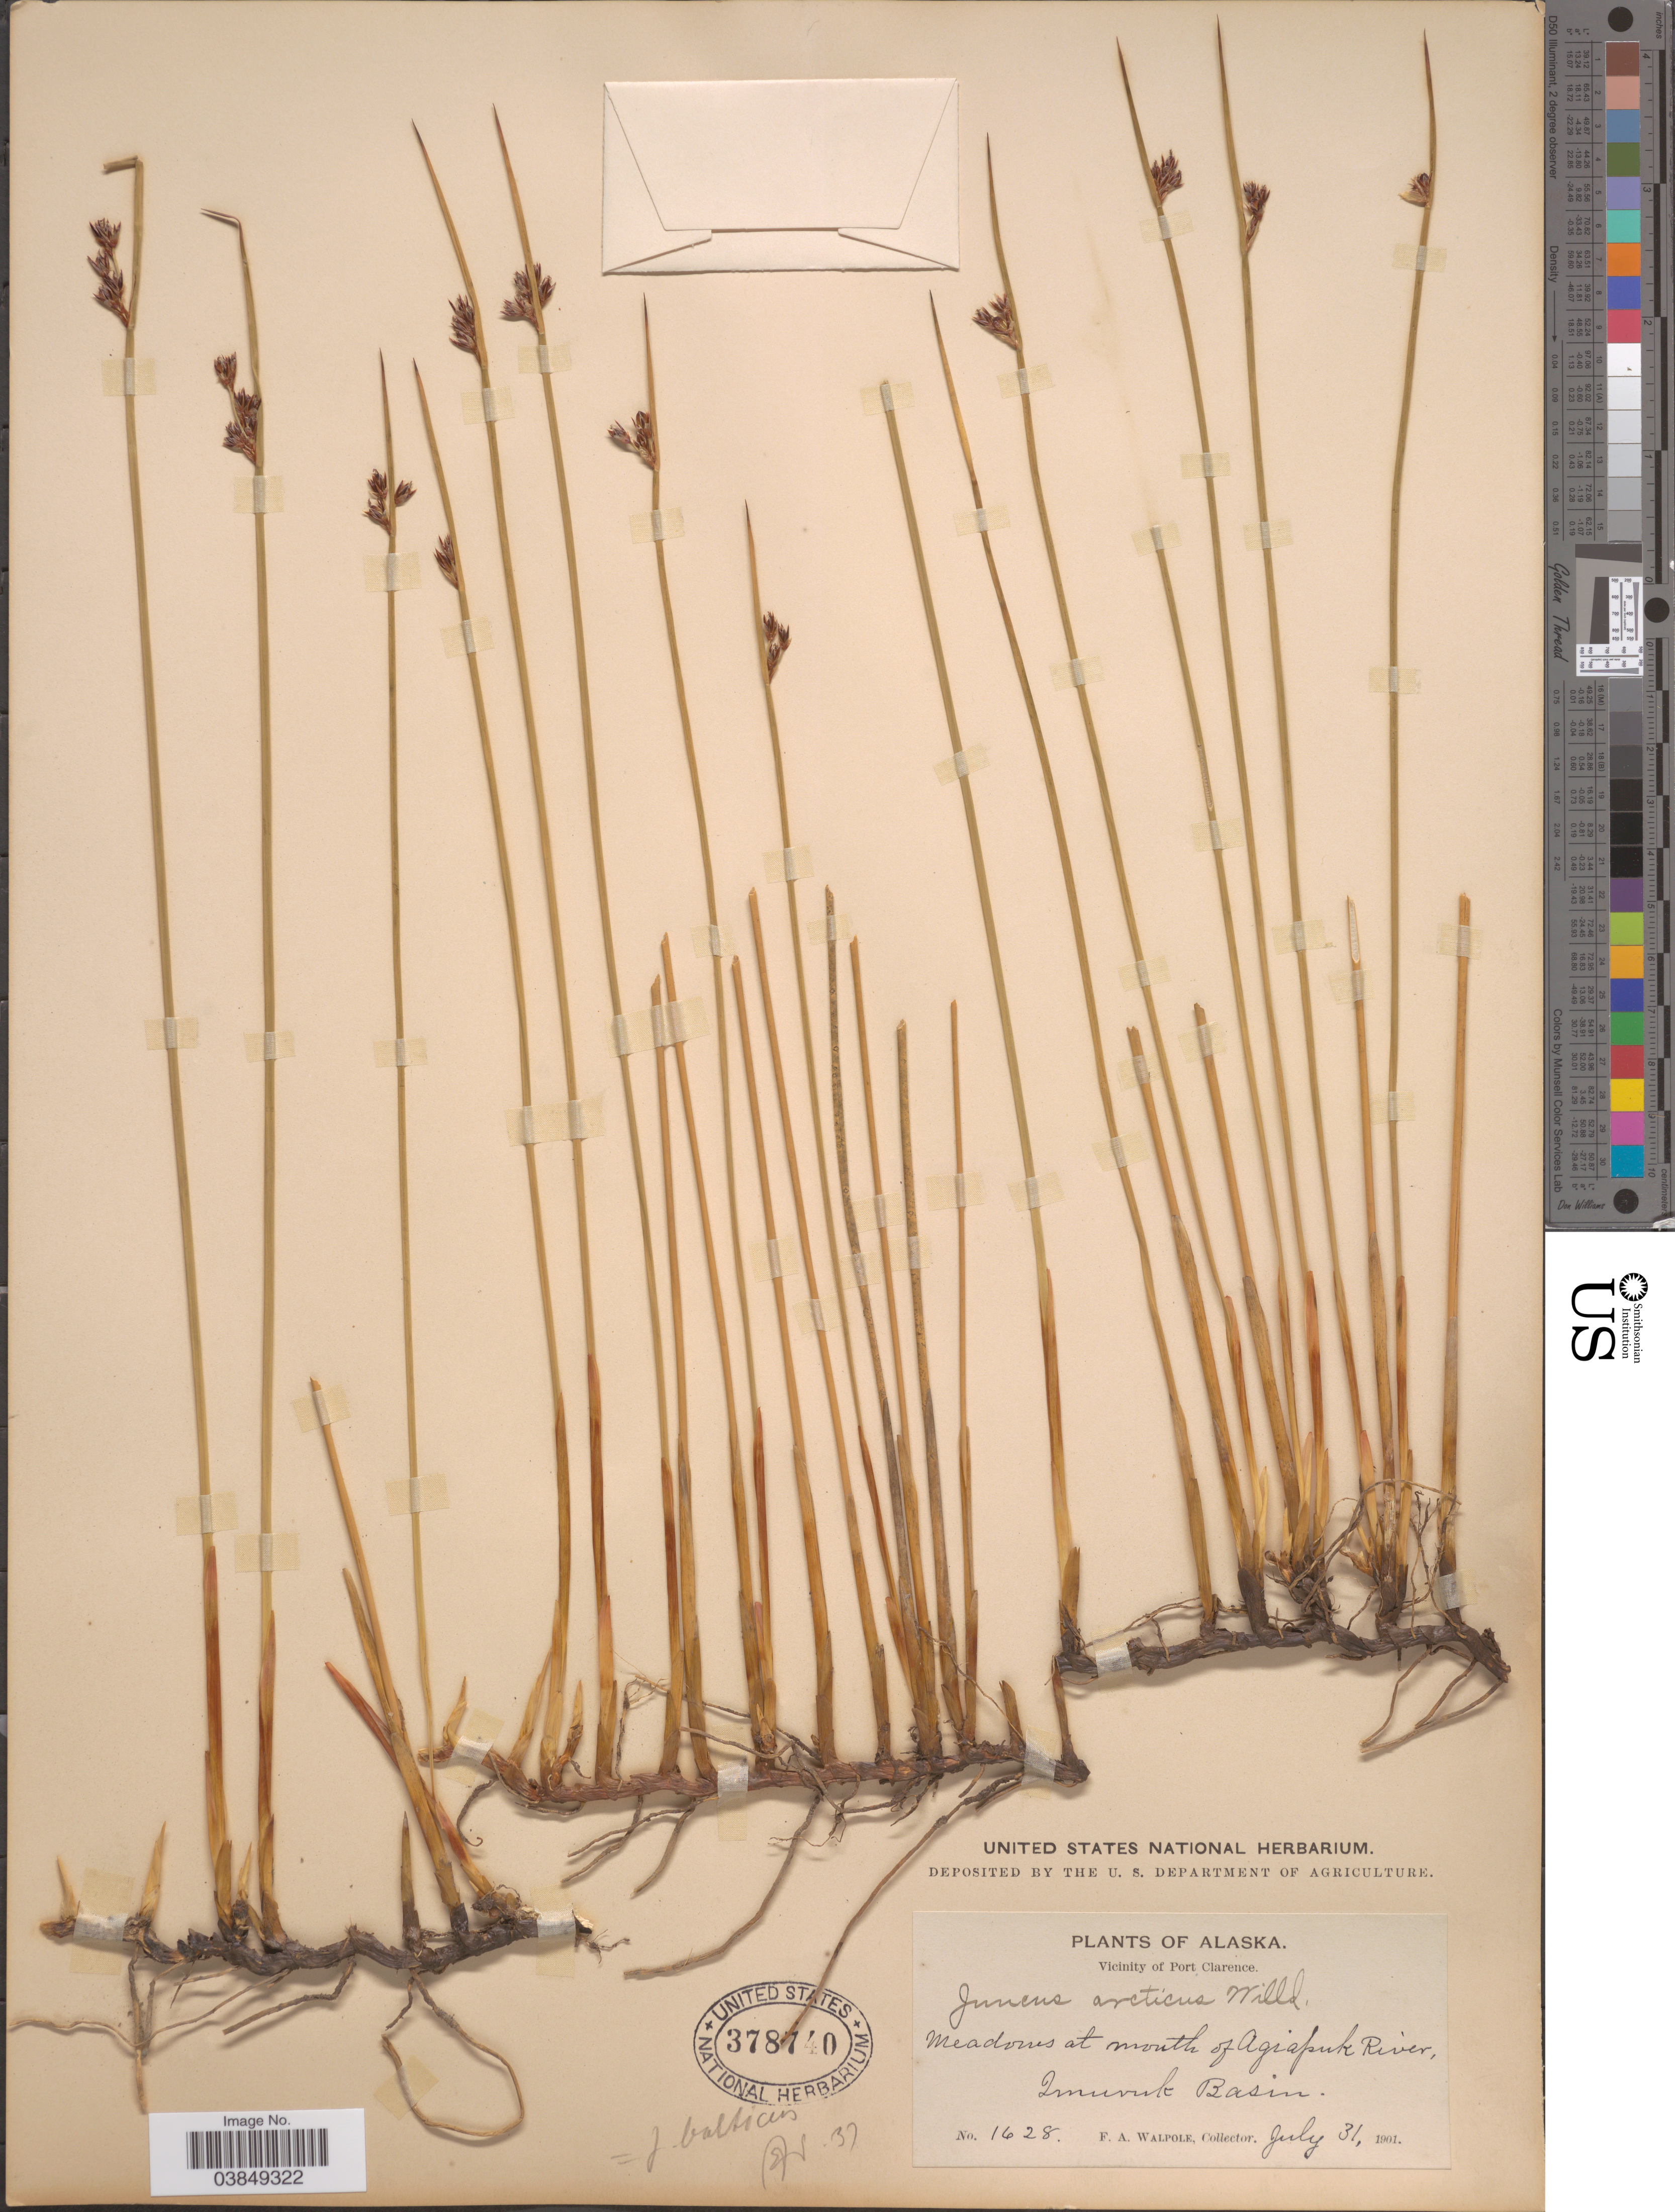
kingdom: Plantae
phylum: Tracheophyta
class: Liliopsida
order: Poales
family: Juncaceae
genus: Juncus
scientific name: Juncus arcticus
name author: Willd.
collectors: F. Walpole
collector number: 1628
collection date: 1901-07-31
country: United States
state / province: Alaska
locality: Vicinity of Port Clarence. Meadows at mouth of Agiapuk River, Imuruk Basin.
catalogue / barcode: US 378740